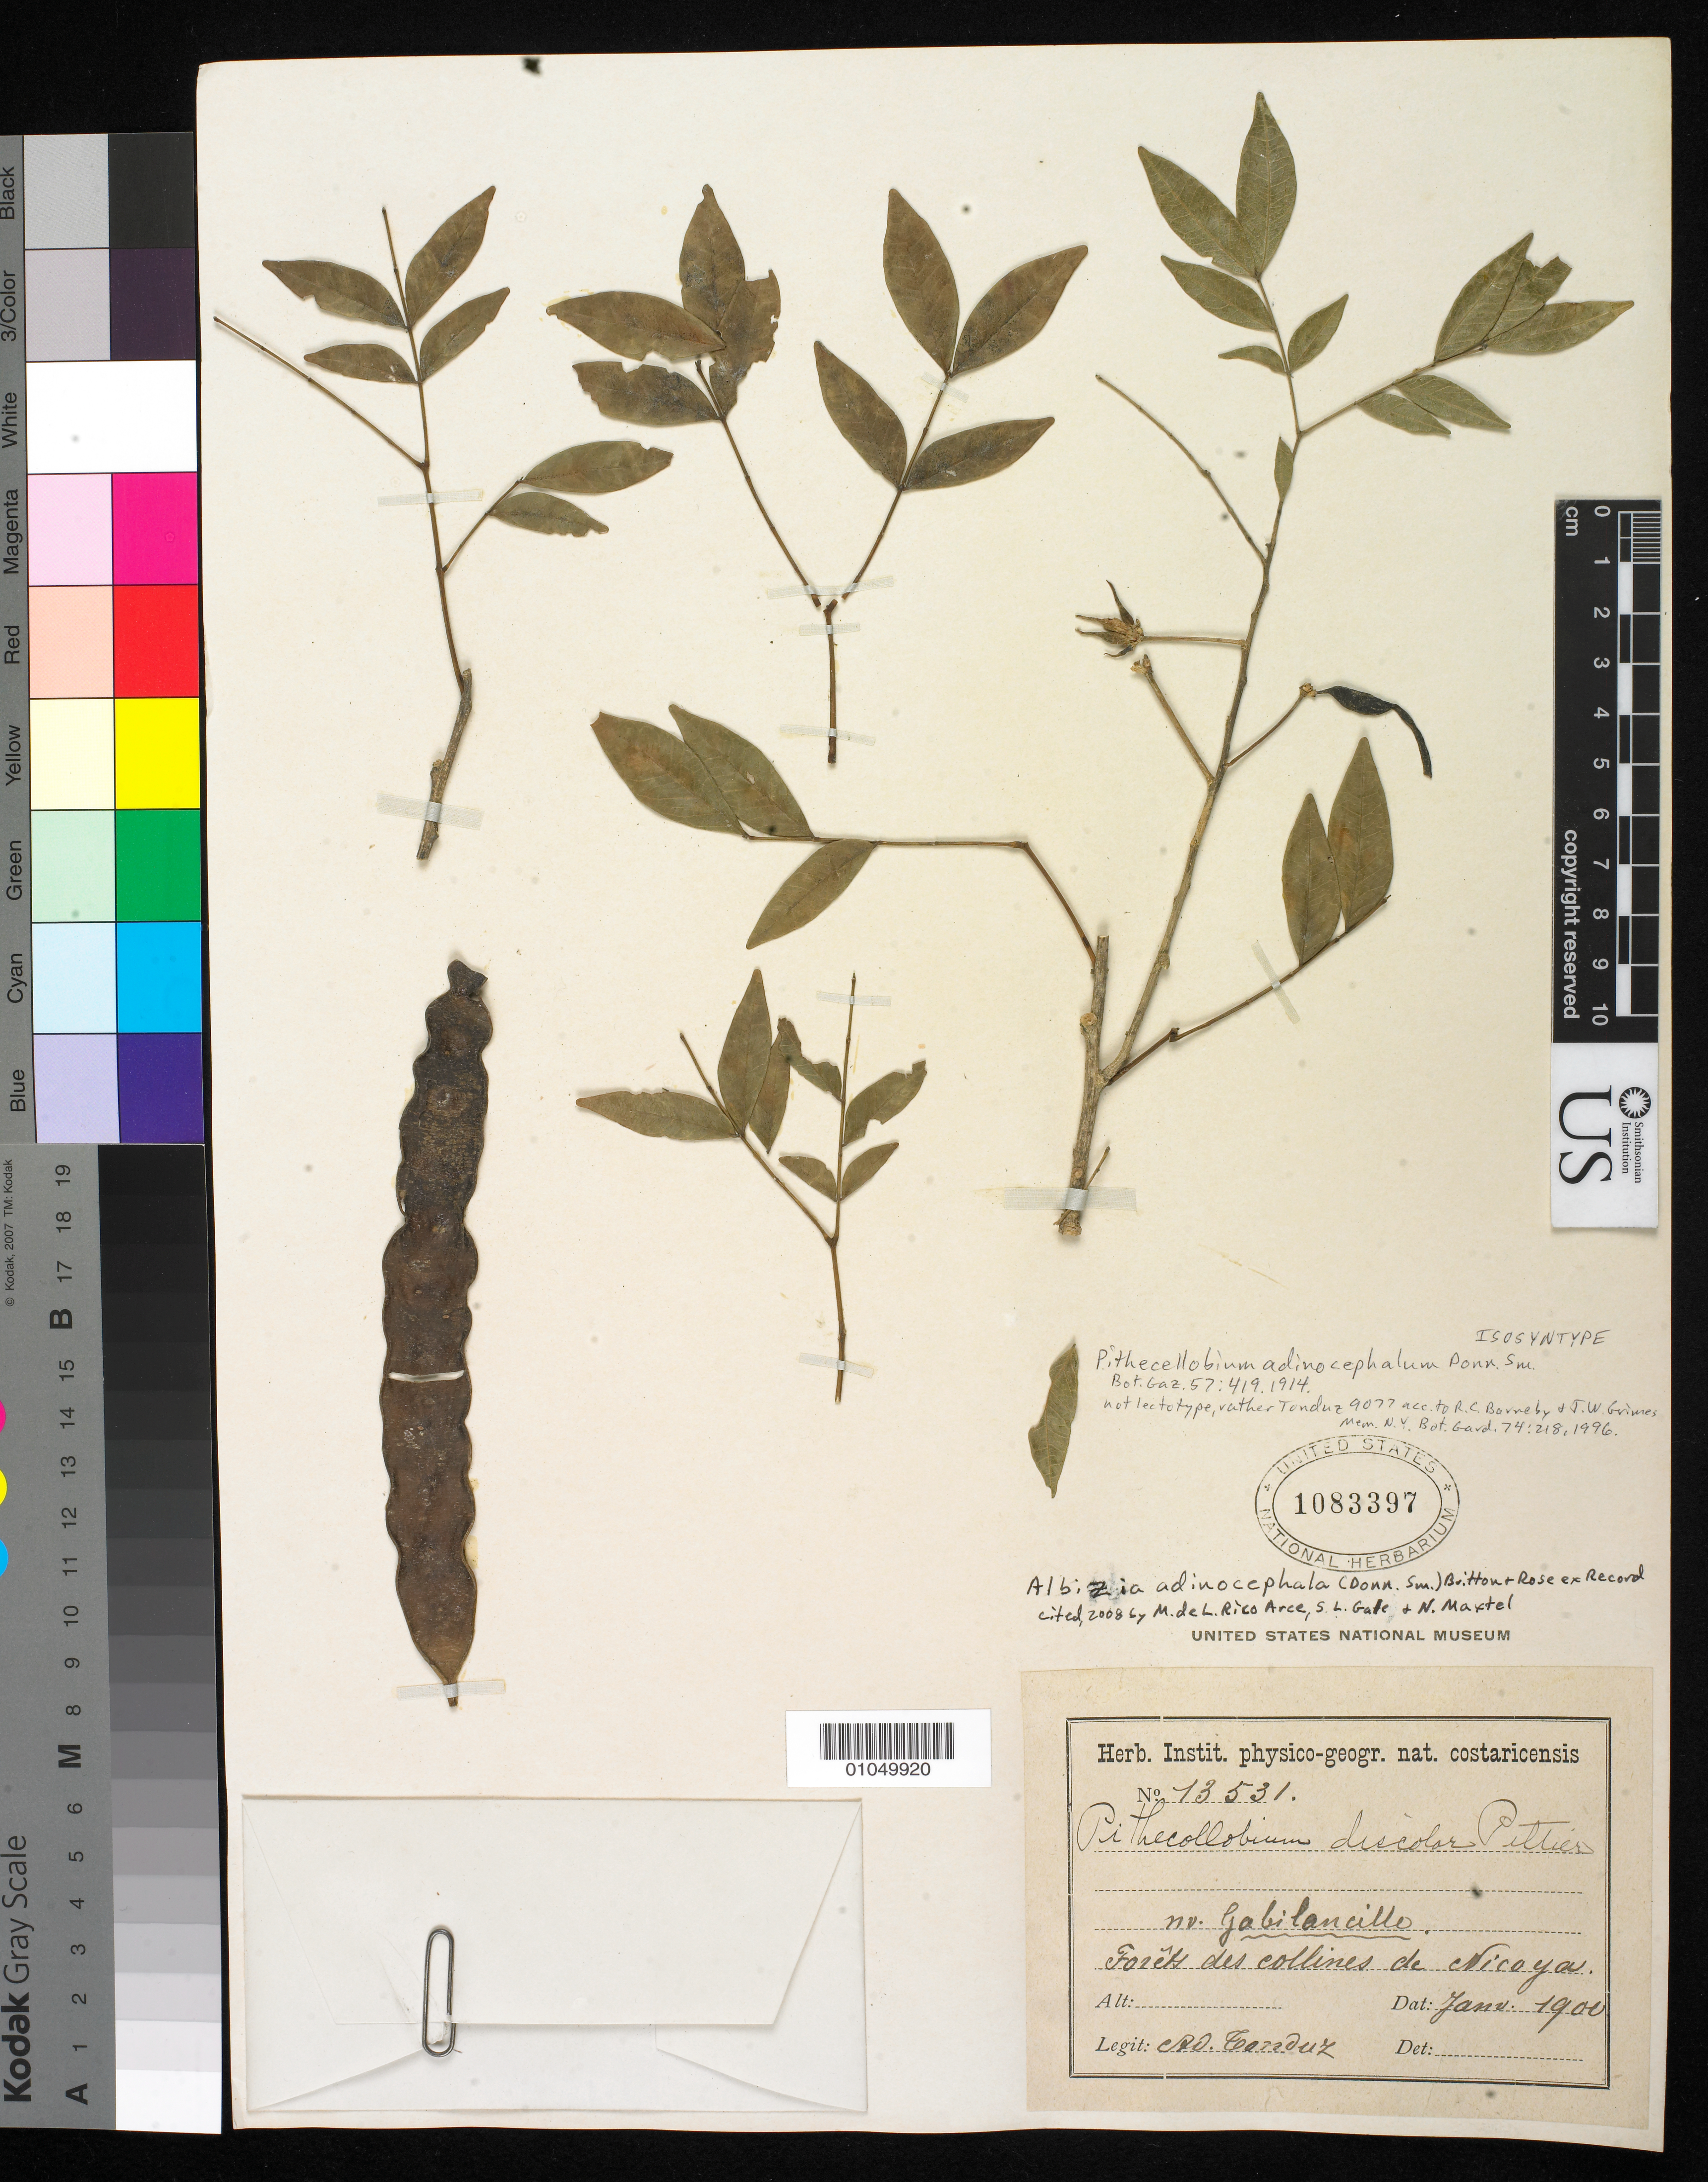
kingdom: Plantae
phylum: Tracheophyta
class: Magnoliopsida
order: Fabales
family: Fabaceae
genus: Pithecellobium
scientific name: Pithecellobium adinocephalum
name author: Donn. Sm.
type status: Isosyntype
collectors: A. Tonduz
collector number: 13531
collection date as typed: Jan 1900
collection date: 1900-01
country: Costa Rica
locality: Forêts des collines de Nicoya.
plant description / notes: Lectotype collection is Tonduz 9077 (which is also the type of P. discolor Pittier) as designated by Barneby & Grimes (1996).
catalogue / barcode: US 1083397